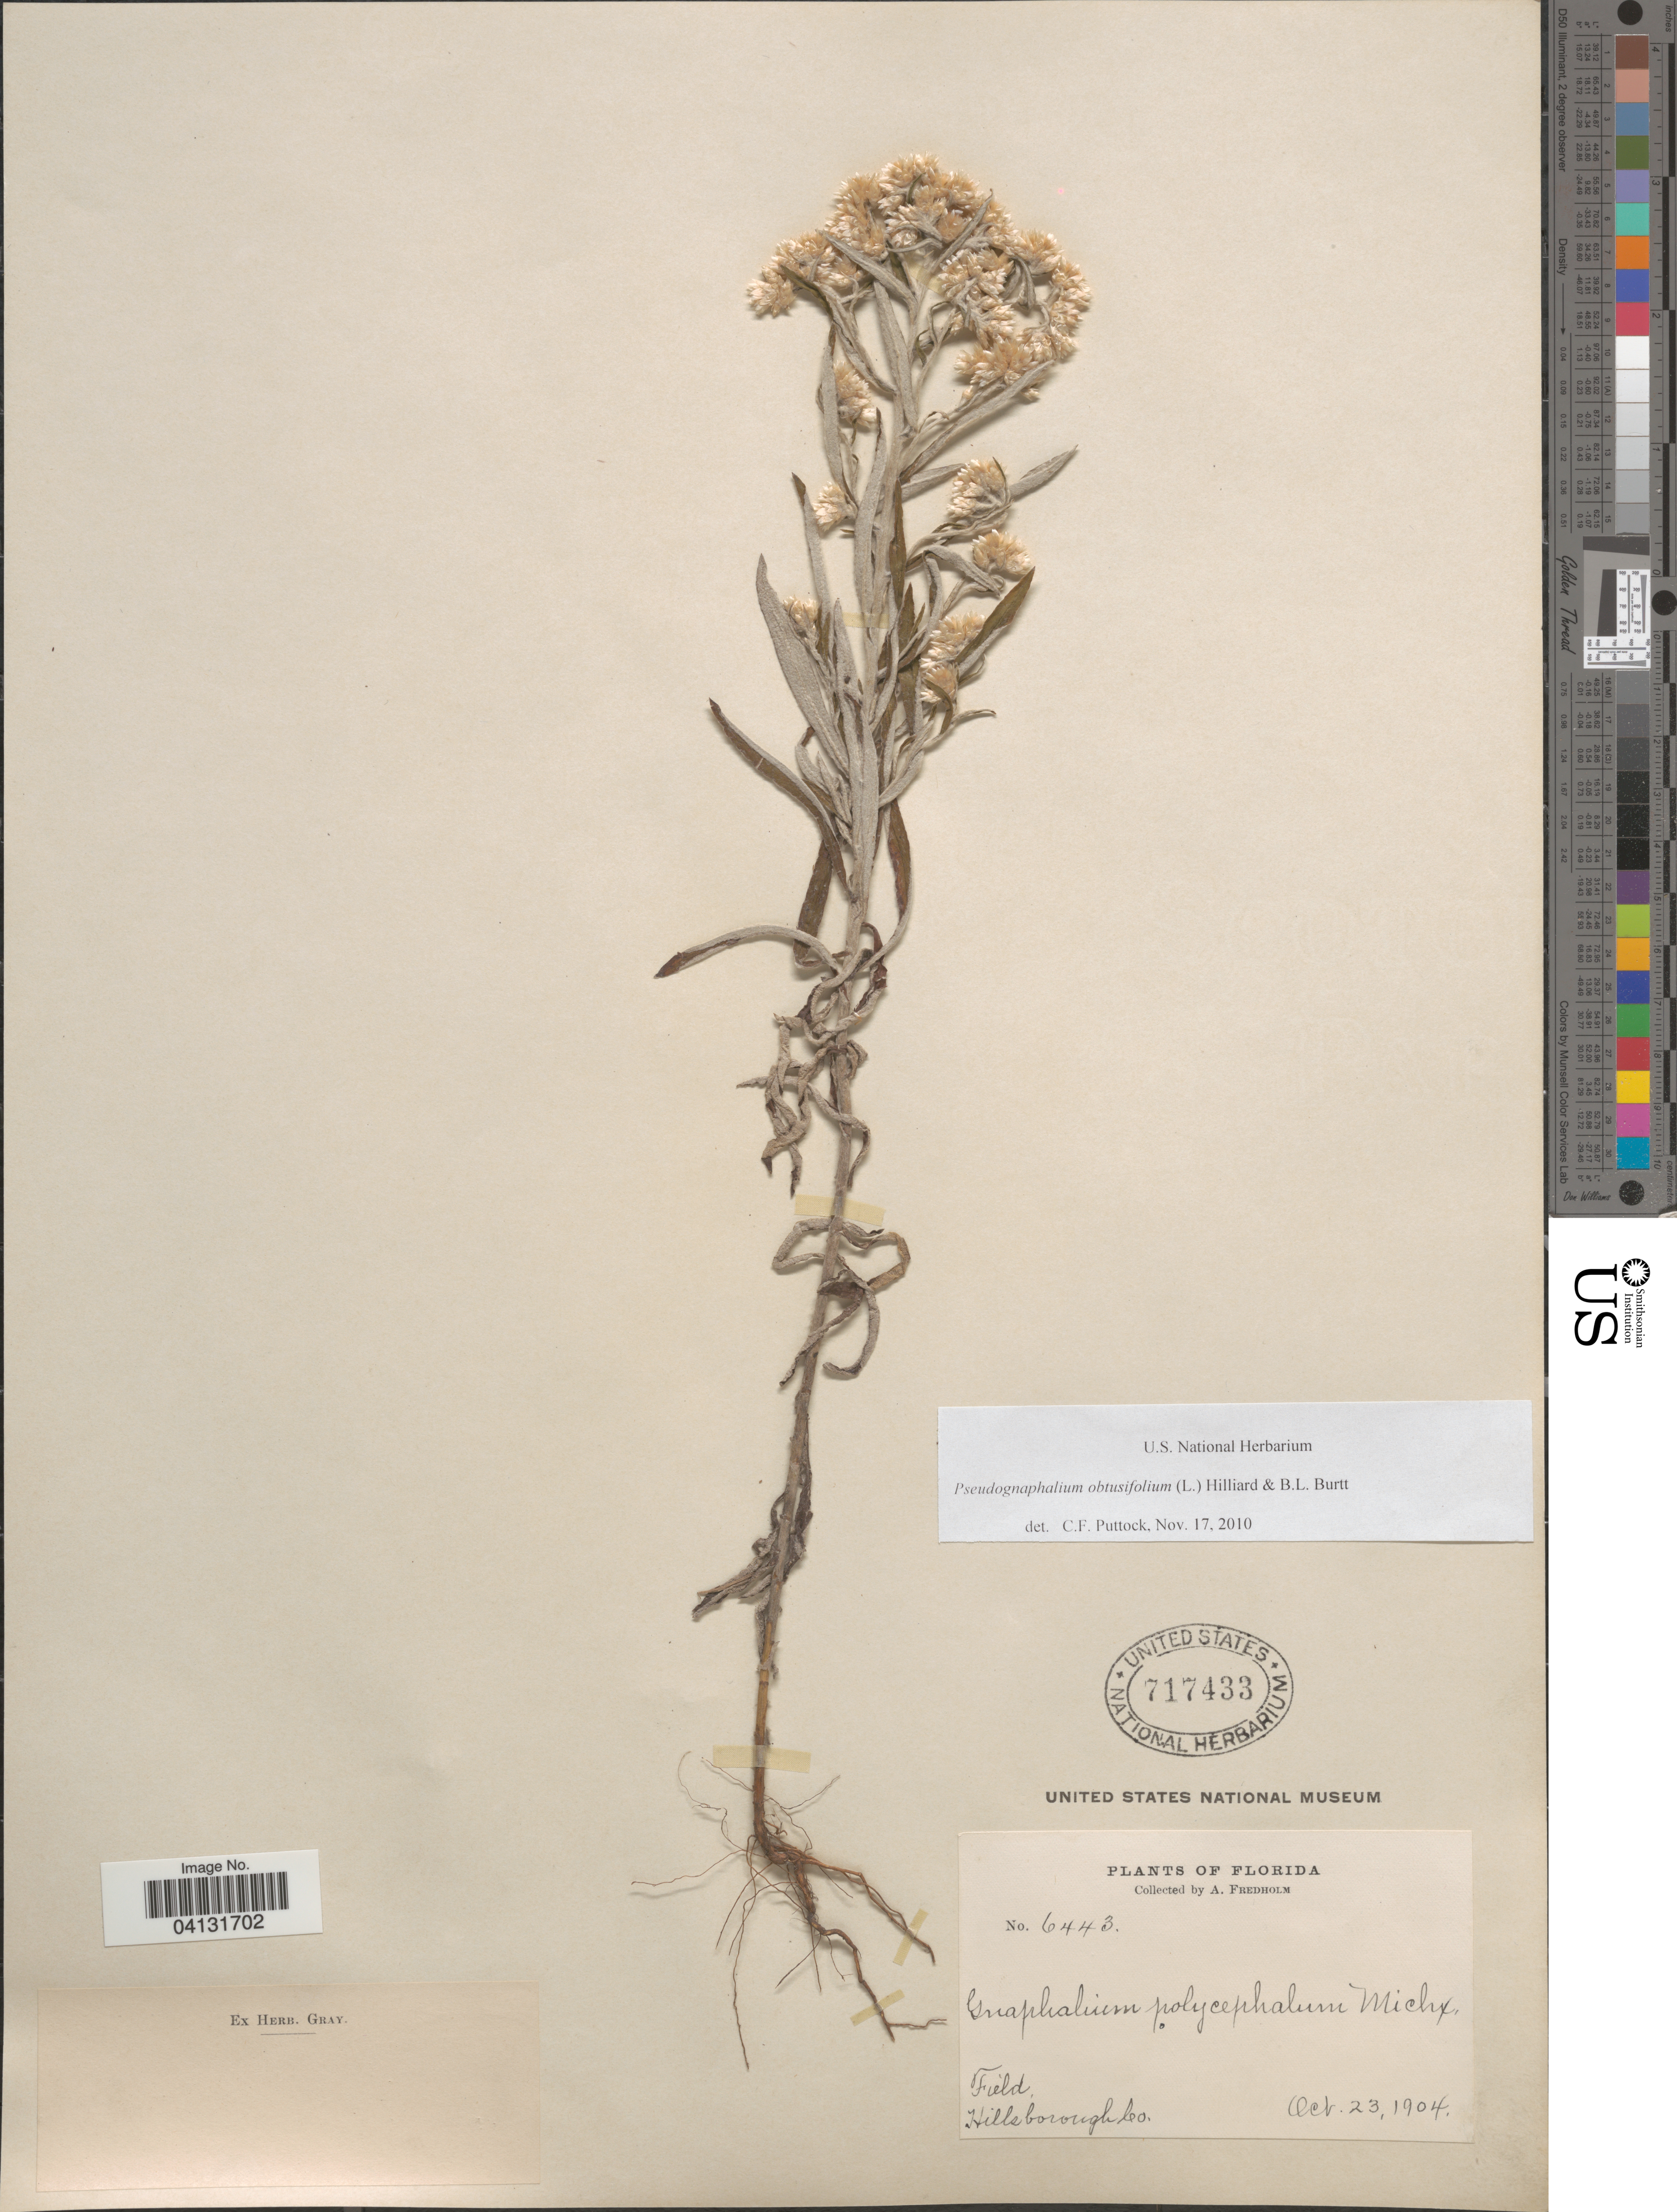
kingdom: Plantae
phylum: Tracheophyta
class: Magnoliopsida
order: Asterales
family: Asteraceae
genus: Pseudognaphalium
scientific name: Pseudognaphalium obtusifolium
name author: (L.) Hilliard & B.L. Burtt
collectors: A. Fredholm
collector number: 6443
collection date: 1904-10-23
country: United States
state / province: Florida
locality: Field. Hillsborough Co.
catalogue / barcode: US 717433